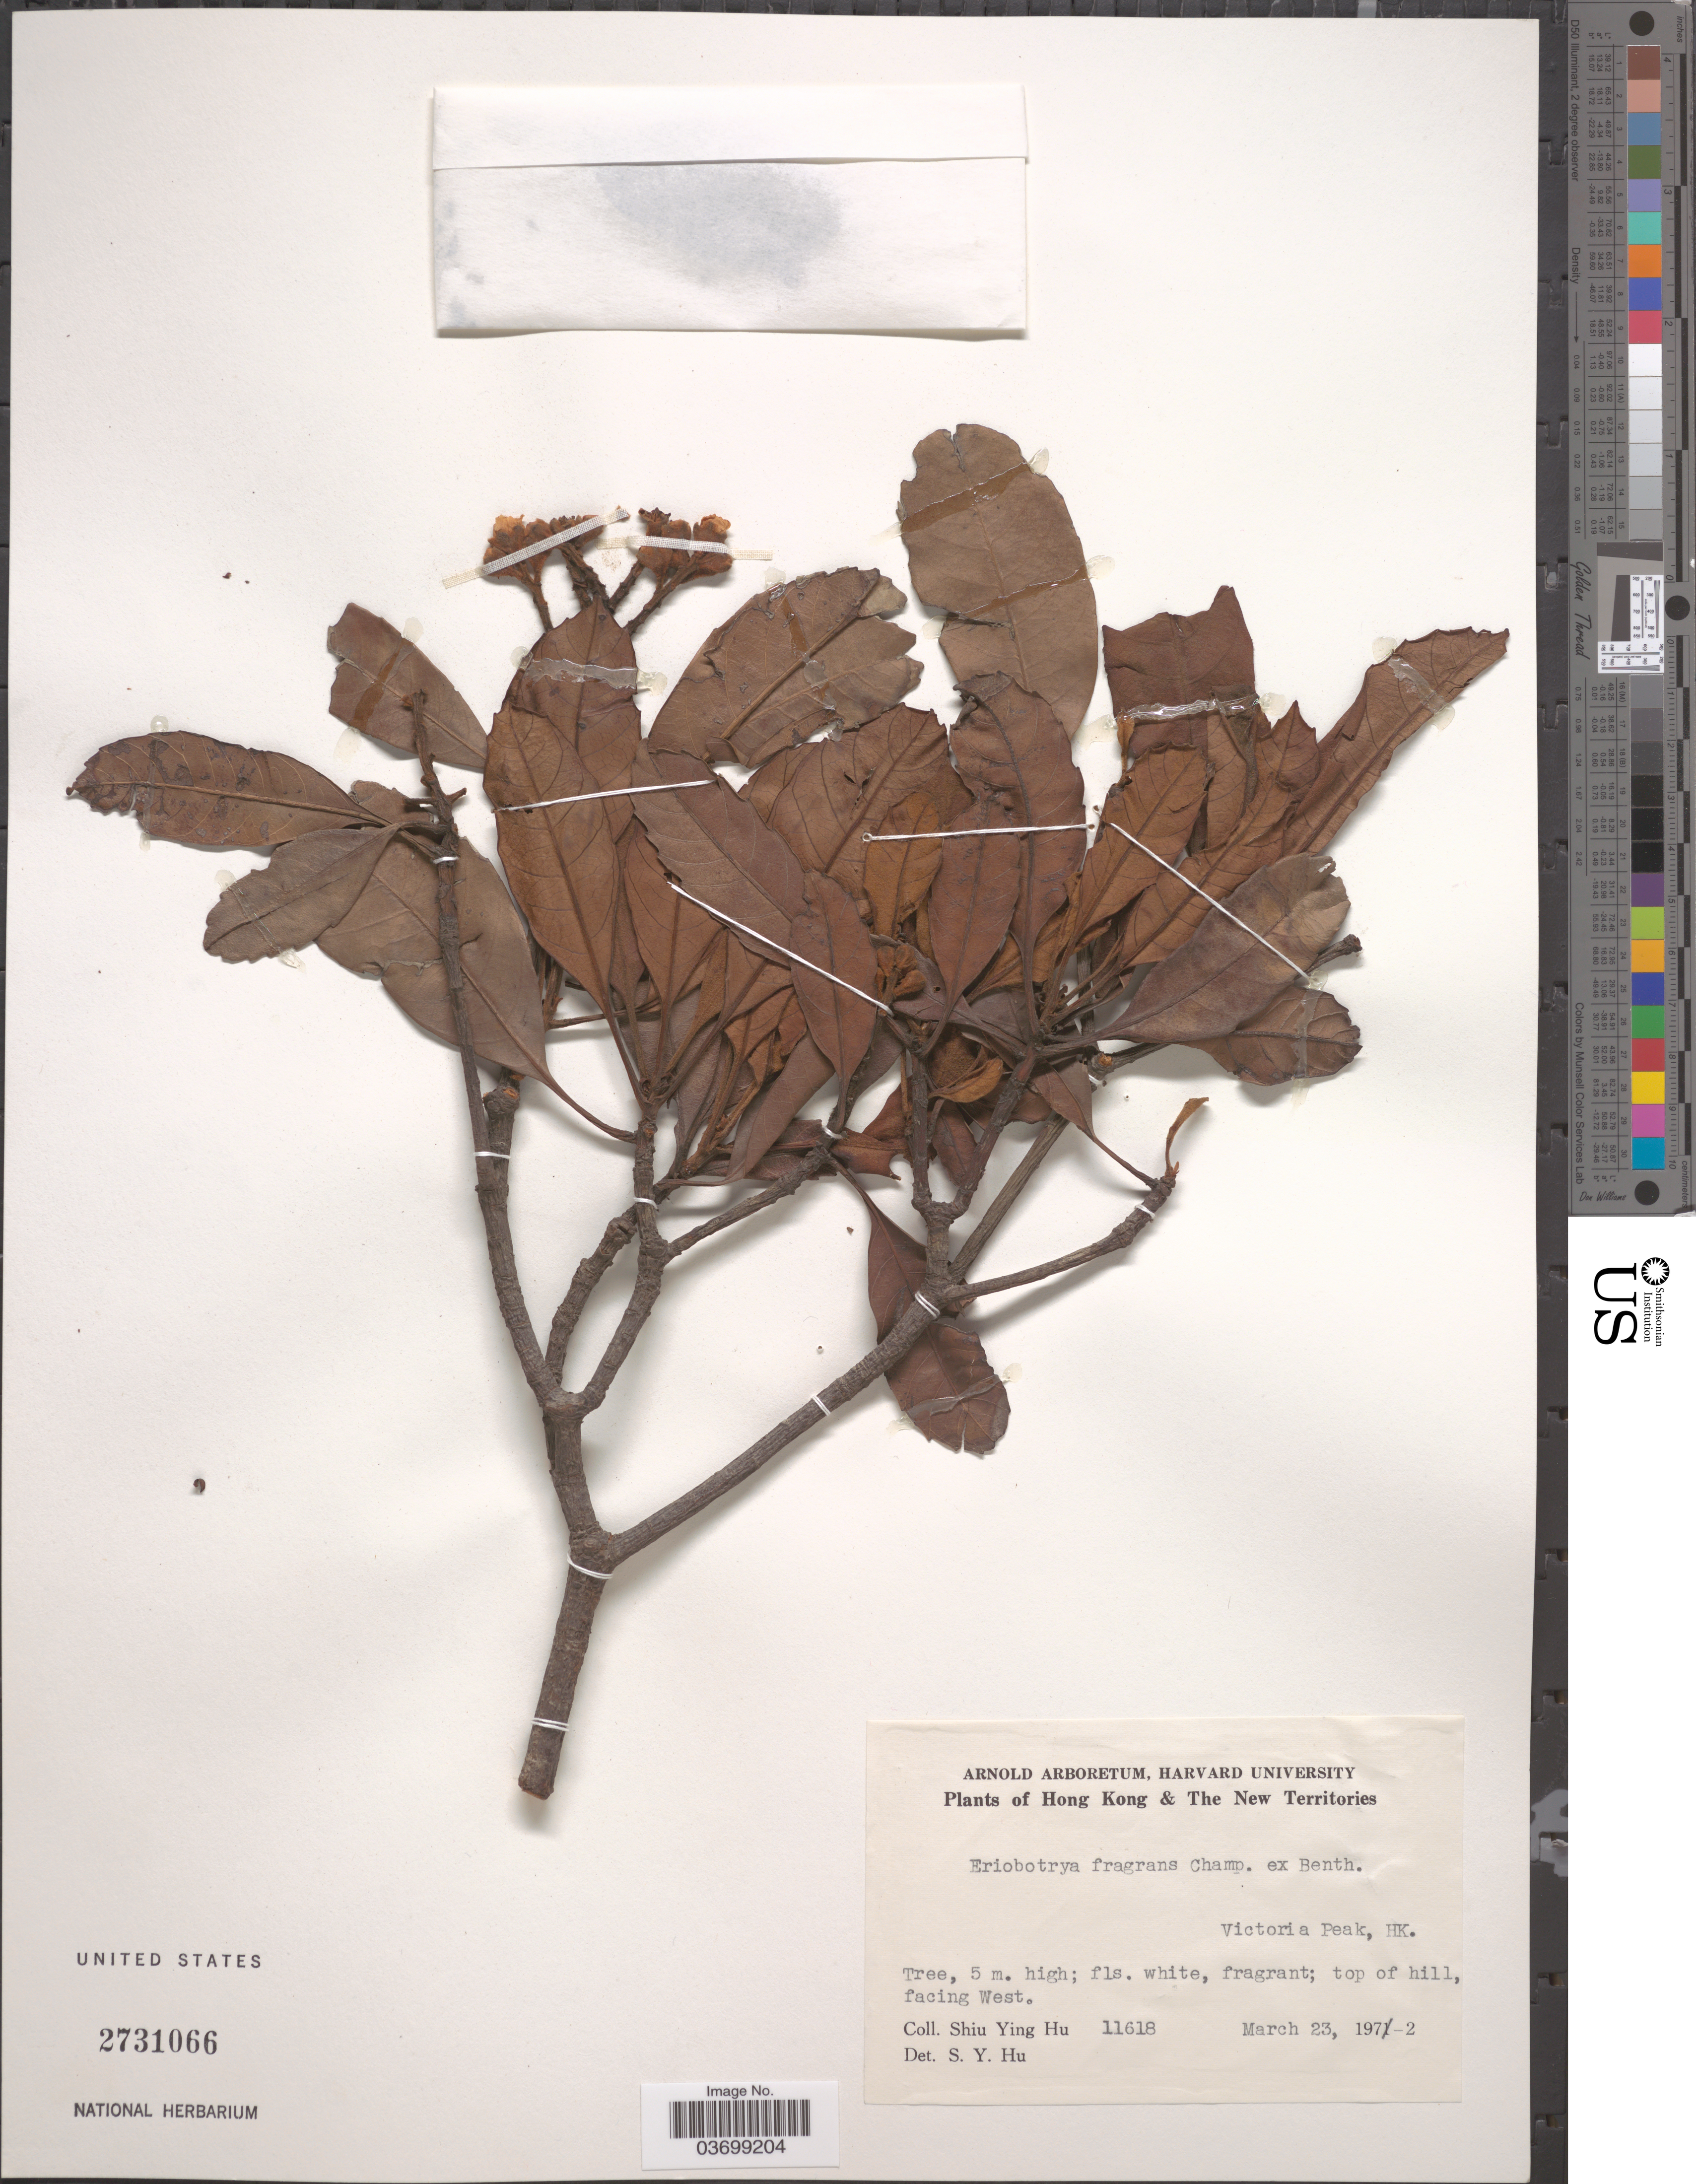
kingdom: Plantae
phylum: Tracheophyta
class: Magnoliopsida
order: Rosales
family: Rosaceae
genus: Rhaphiolepis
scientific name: Rhaphiolepis williamtelliana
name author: (Champ. ex Benth.) B.B. Liu & J. Wen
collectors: S. Y. Hu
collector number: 11618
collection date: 1972-03-23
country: China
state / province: Hong Kong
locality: Victoria Peak. Top of hill, facing West.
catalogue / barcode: US 2731066